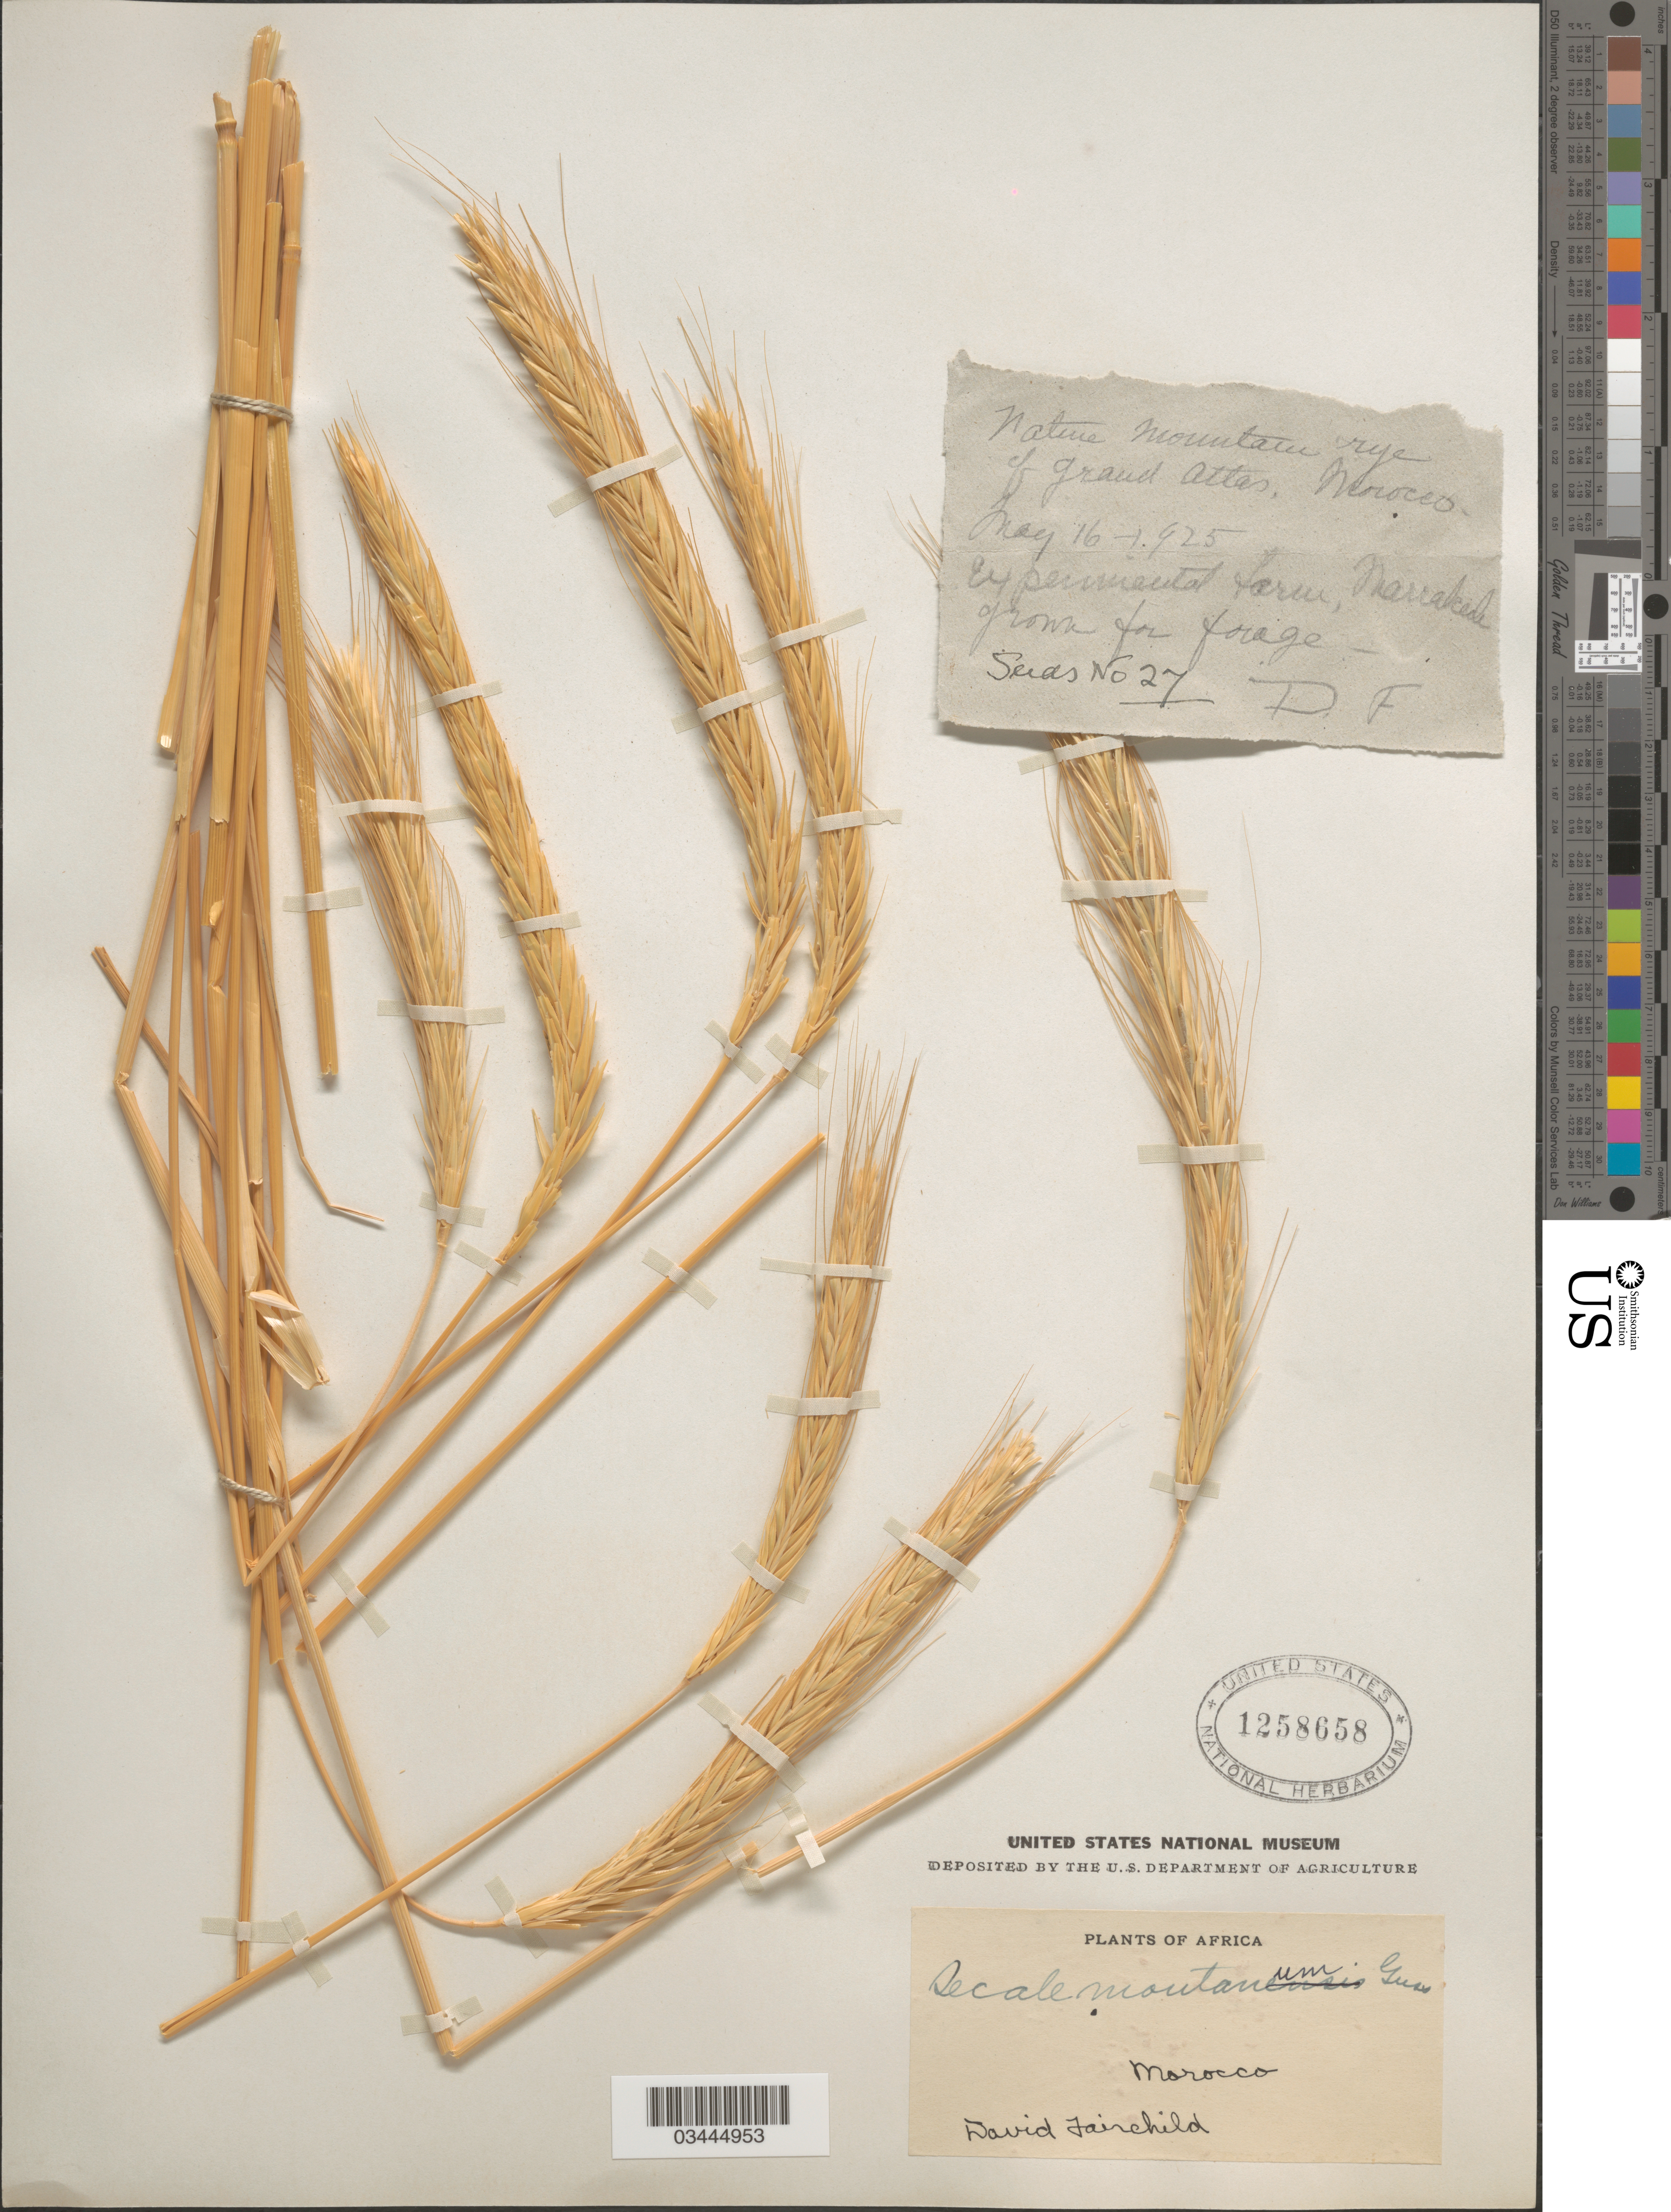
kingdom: Plantae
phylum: Tracheophyta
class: Liliopsida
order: Poales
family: Poaceae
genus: Secale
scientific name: Secale montanum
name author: Gussone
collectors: D. Fairchild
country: Morocco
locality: Nature mountain rye of grand Ottas [unsure placement].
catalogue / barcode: US 1258658